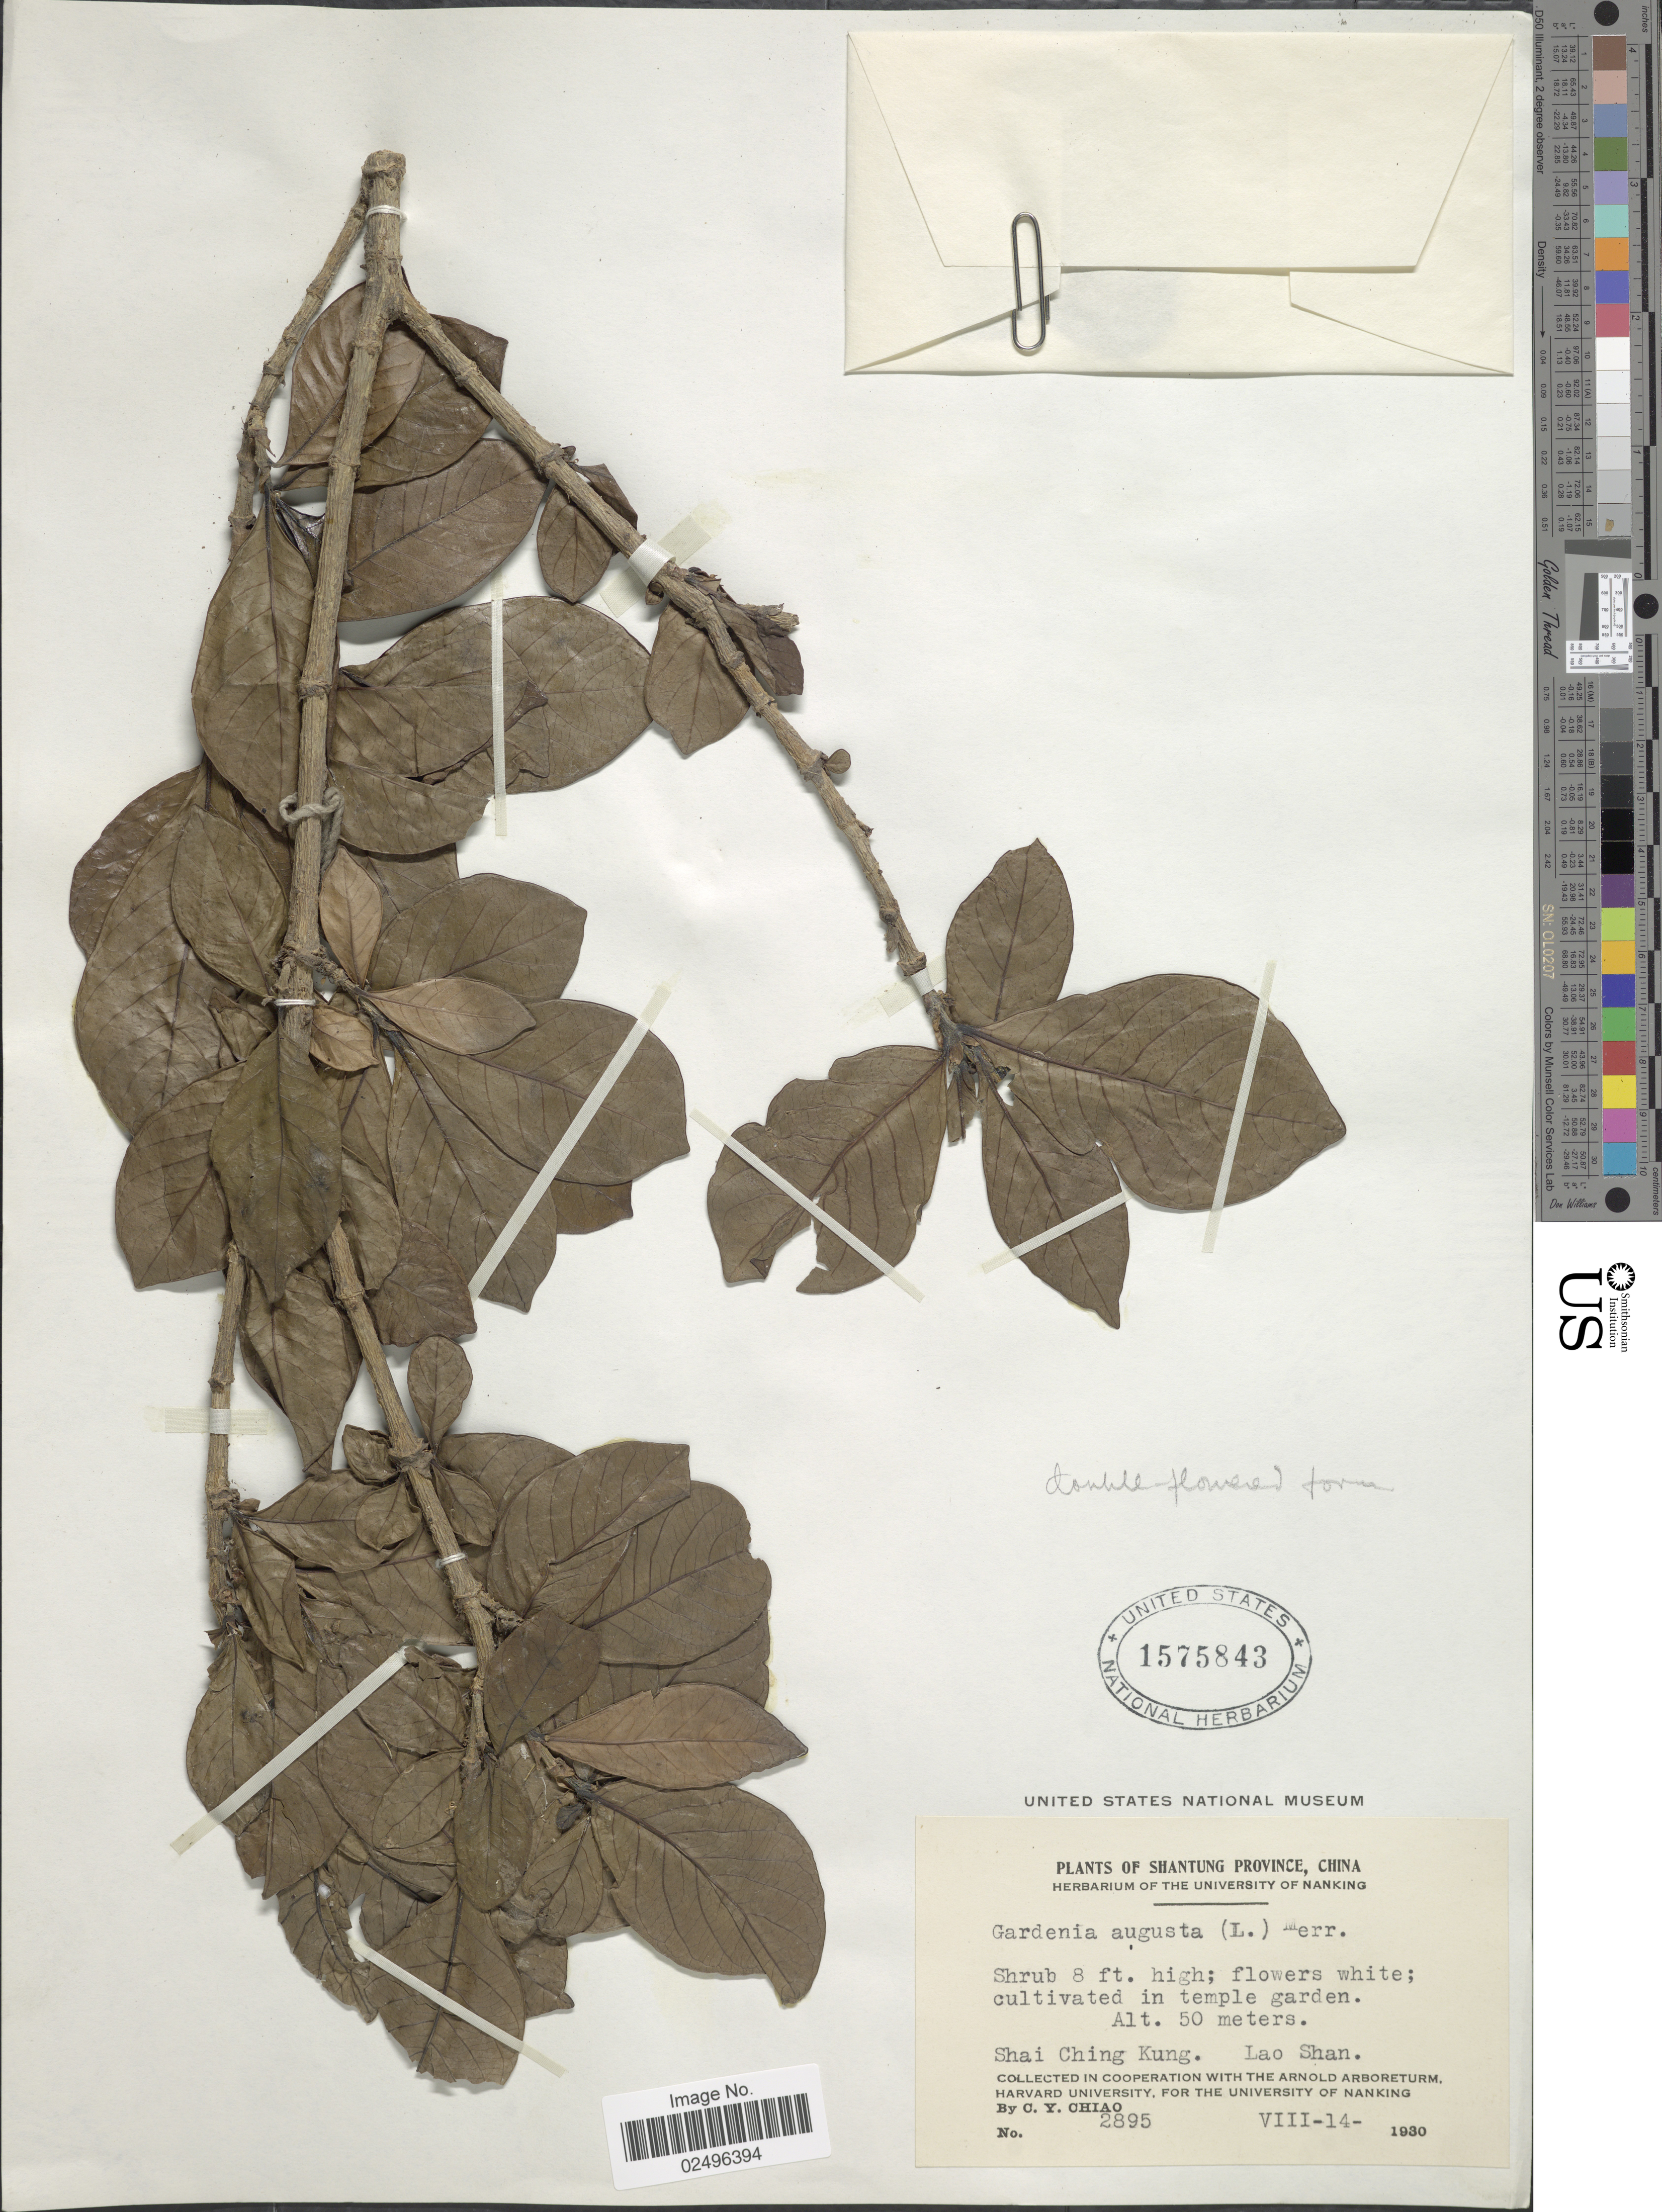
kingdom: Plantae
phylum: Tracheophyta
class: Magnoliopsida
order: Gentianales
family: Rubiaceae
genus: Gardenia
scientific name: Gardenia augusta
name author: (L.) Merr.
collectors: C. Y. Chiao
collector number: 2895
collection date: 1930-08-14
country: China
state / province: Shandong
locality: Shantung Province, China, Shai Ching Kung, Lao Shan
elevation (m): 50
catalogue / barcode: US 1575843